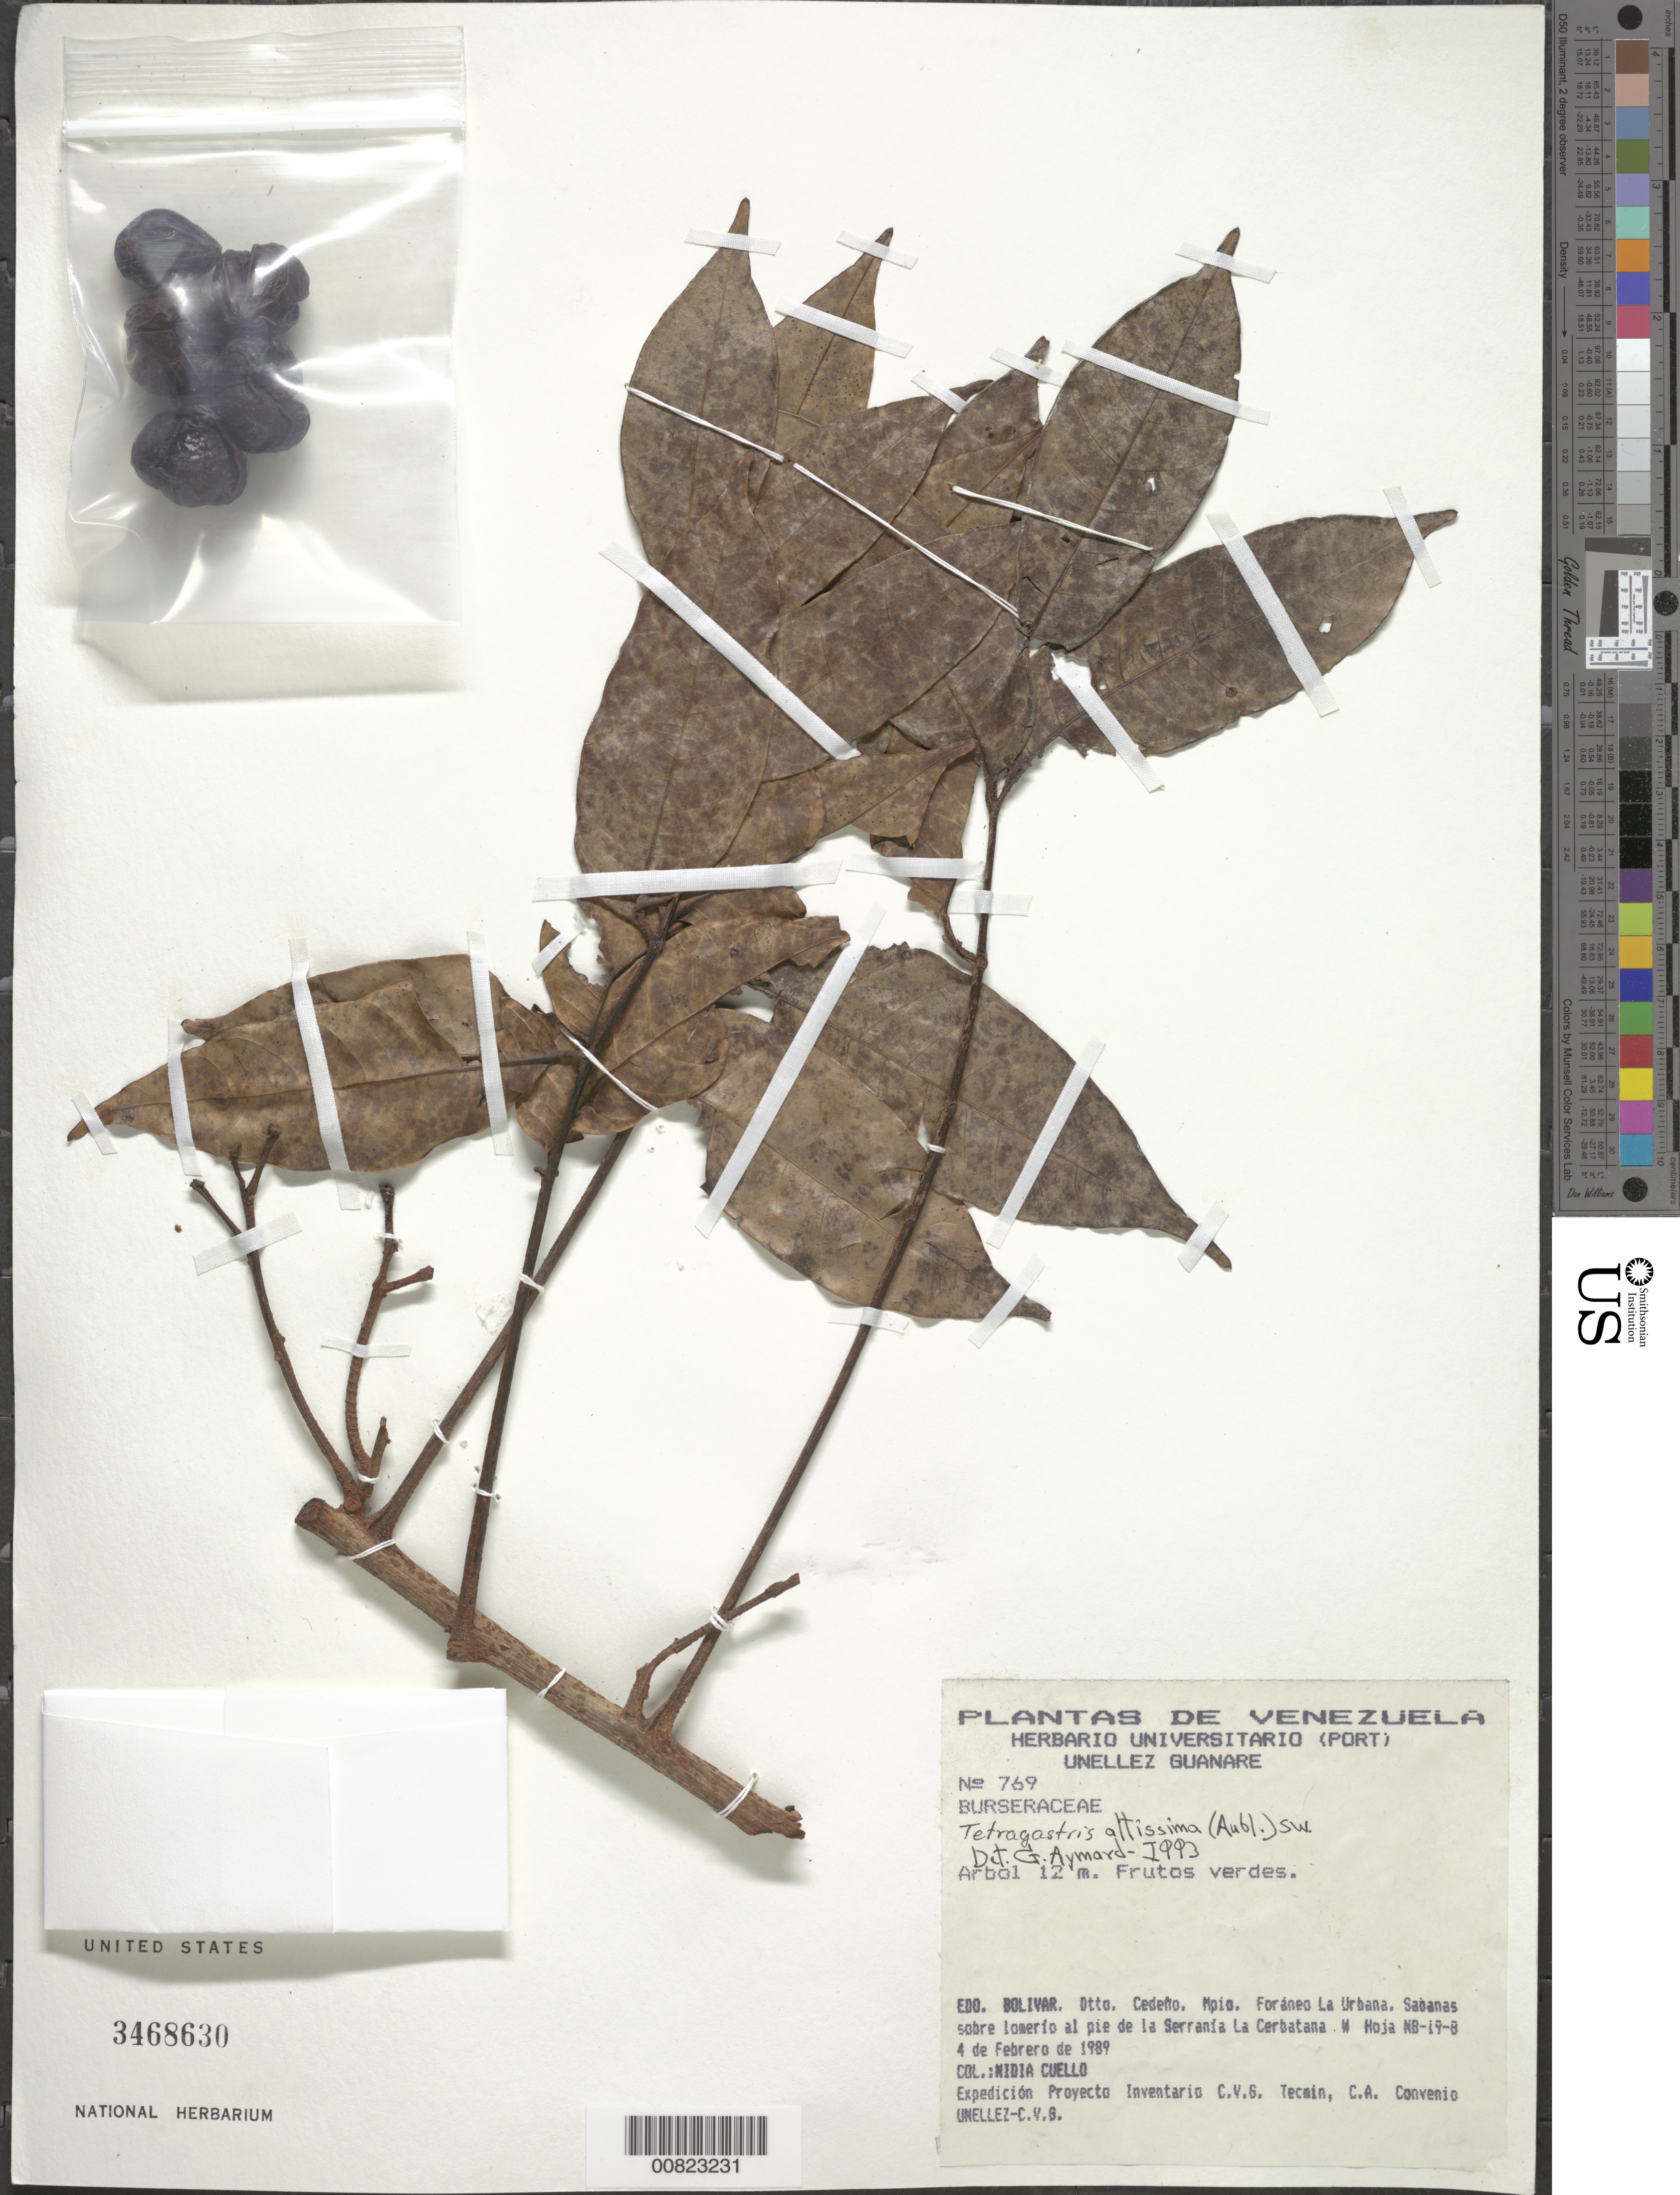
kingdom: Plantae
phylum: Tracheophyta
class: Magnoliopsida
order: Sapindales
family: Burseraceae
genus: Protium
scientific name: Protium stevensonii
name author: (Standl.) Daly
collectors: N. L. Cuello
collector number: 769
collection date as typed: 4-Feb-89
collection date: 1989-02-04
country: Venezuela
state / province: Bolívar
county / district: Cedeño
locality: Mun. Foráneo La Urbana, Serrania La Cerbatana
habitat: Sabanas sobre lomerio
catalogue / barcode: US 3468630